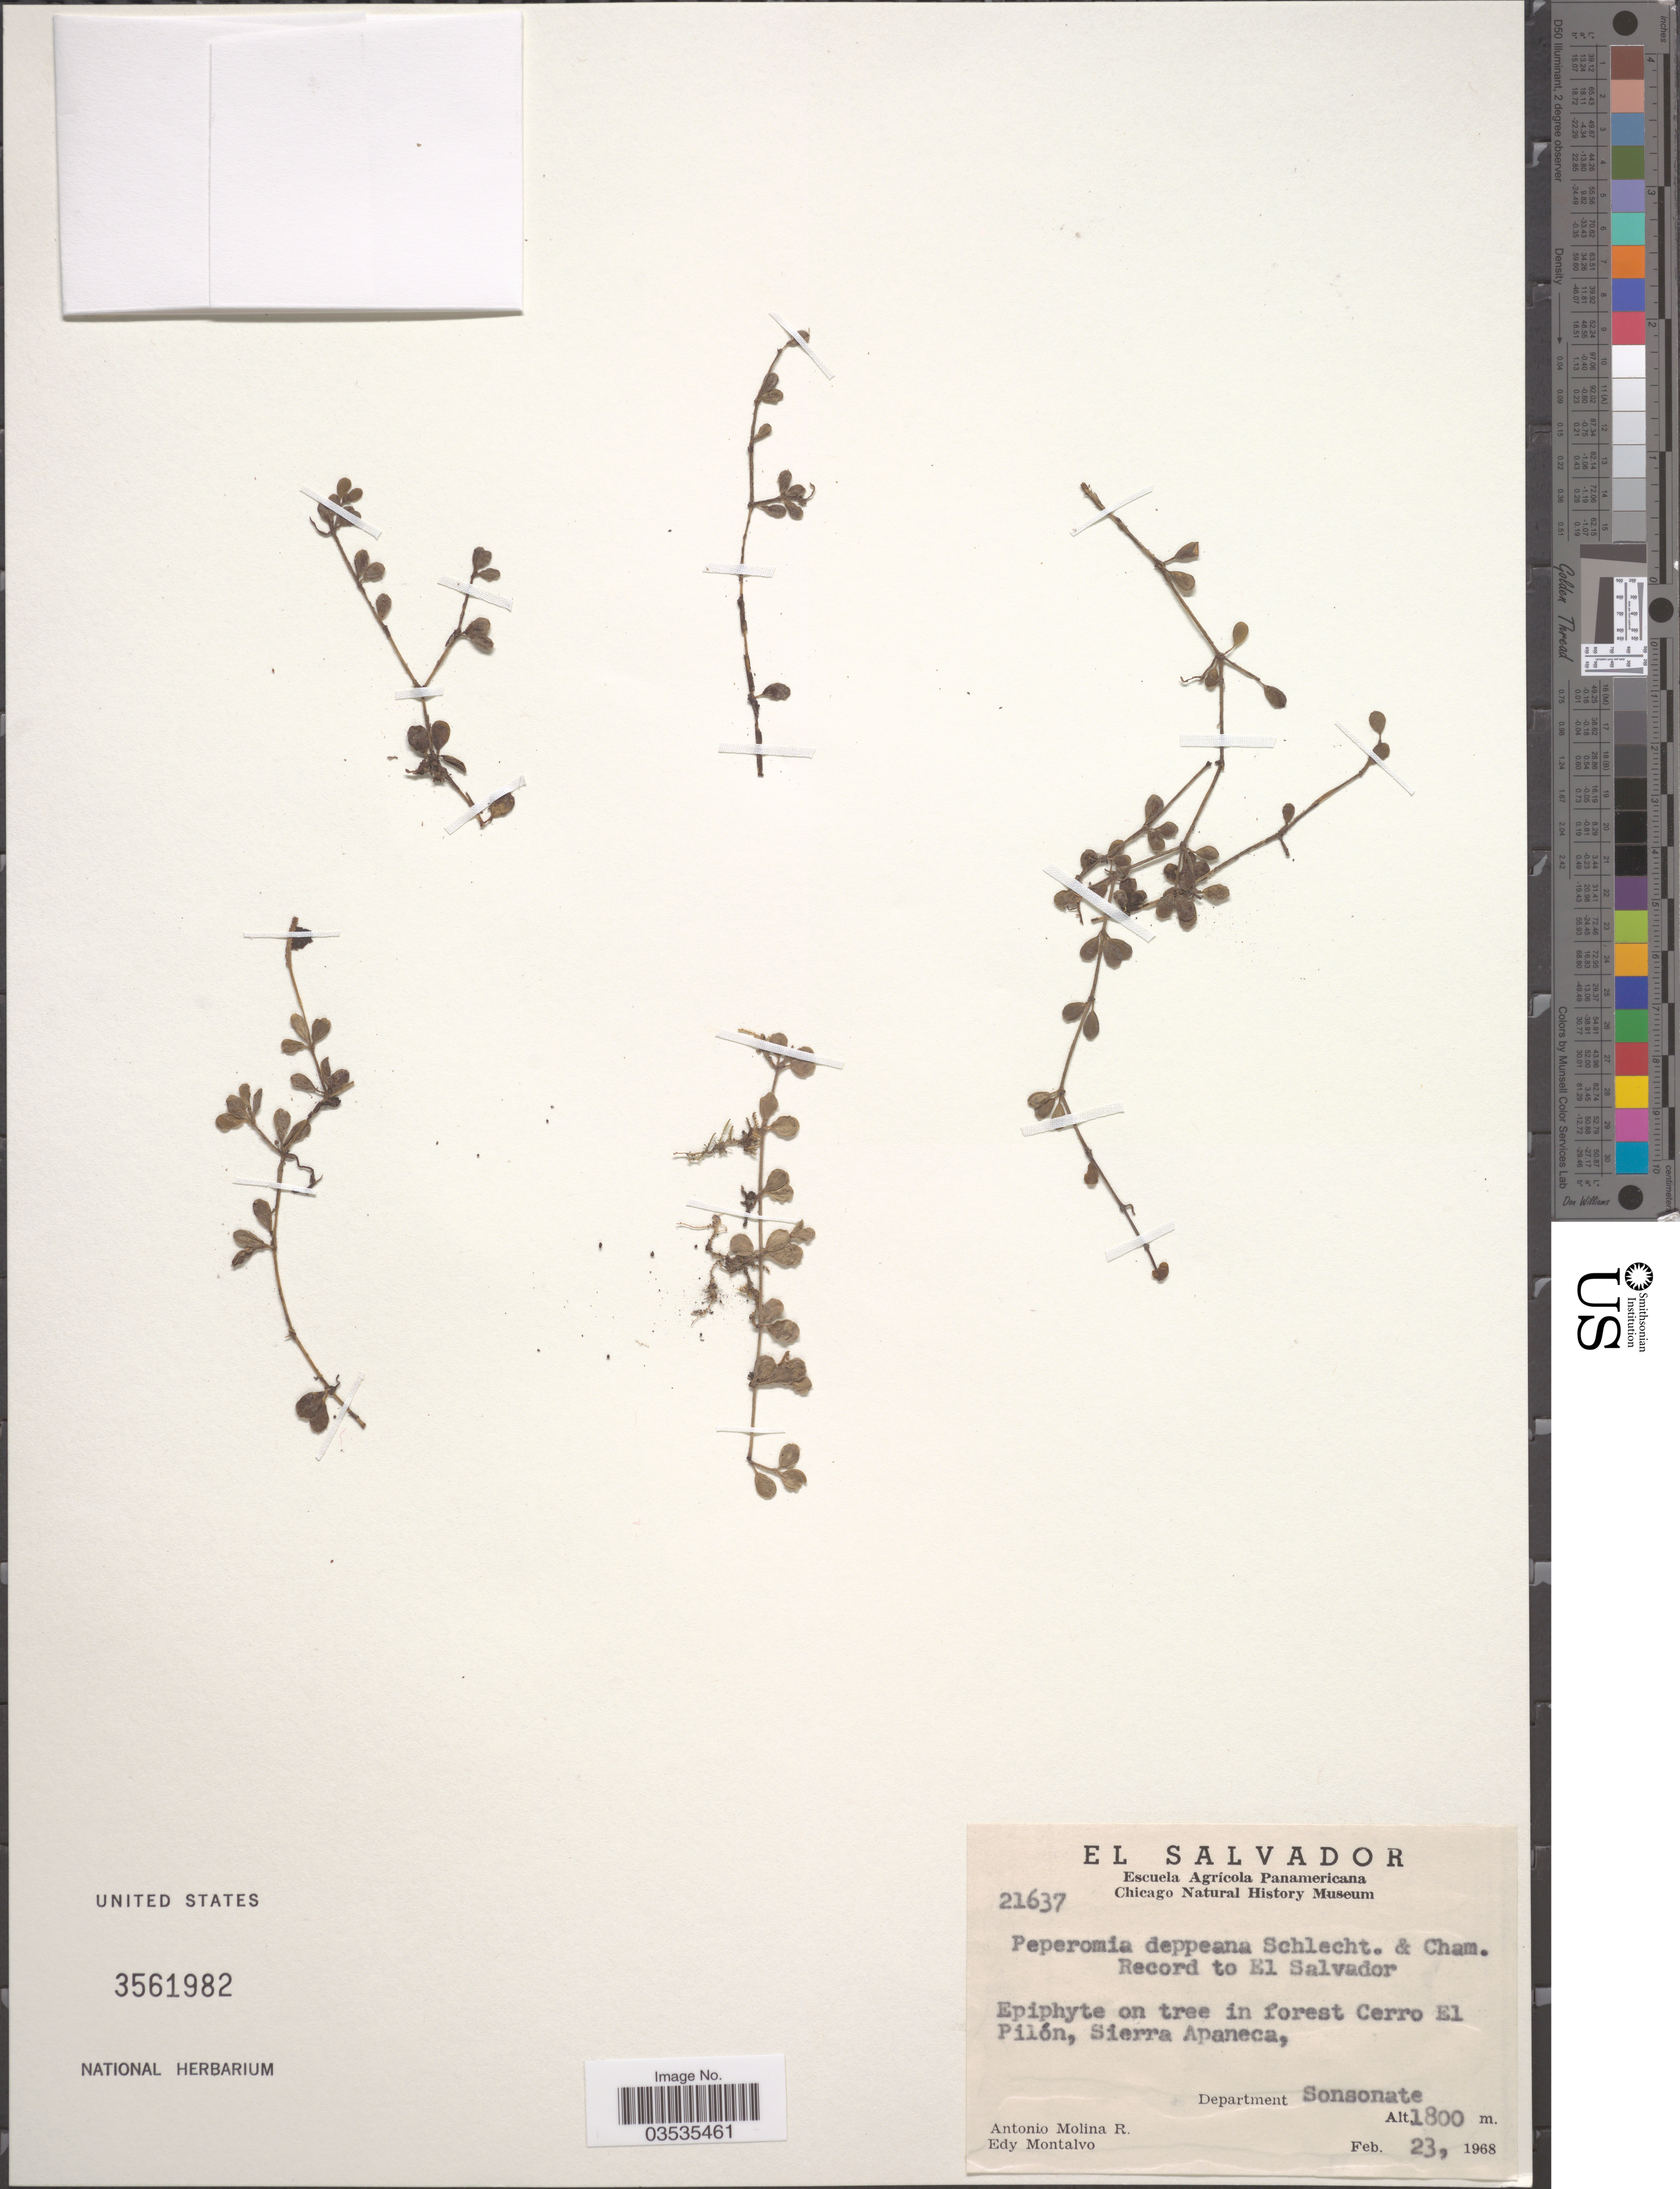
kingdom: Plantae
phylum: Tracheophyta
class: Magnoliopsida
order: Piperales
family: Piperaceae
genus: Peperomia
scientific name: Peperomia deppeana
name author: Schltdl. & Cham.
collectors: A. Molina R. & E. A. Montalvo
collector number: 21637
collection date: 1968-02-23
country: El Salvador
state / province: Sonsonate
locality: In forest Cerro El Pilón, Sierra Apaneca, Department Sonsonate.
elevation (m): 1800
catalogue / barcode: US 3561982